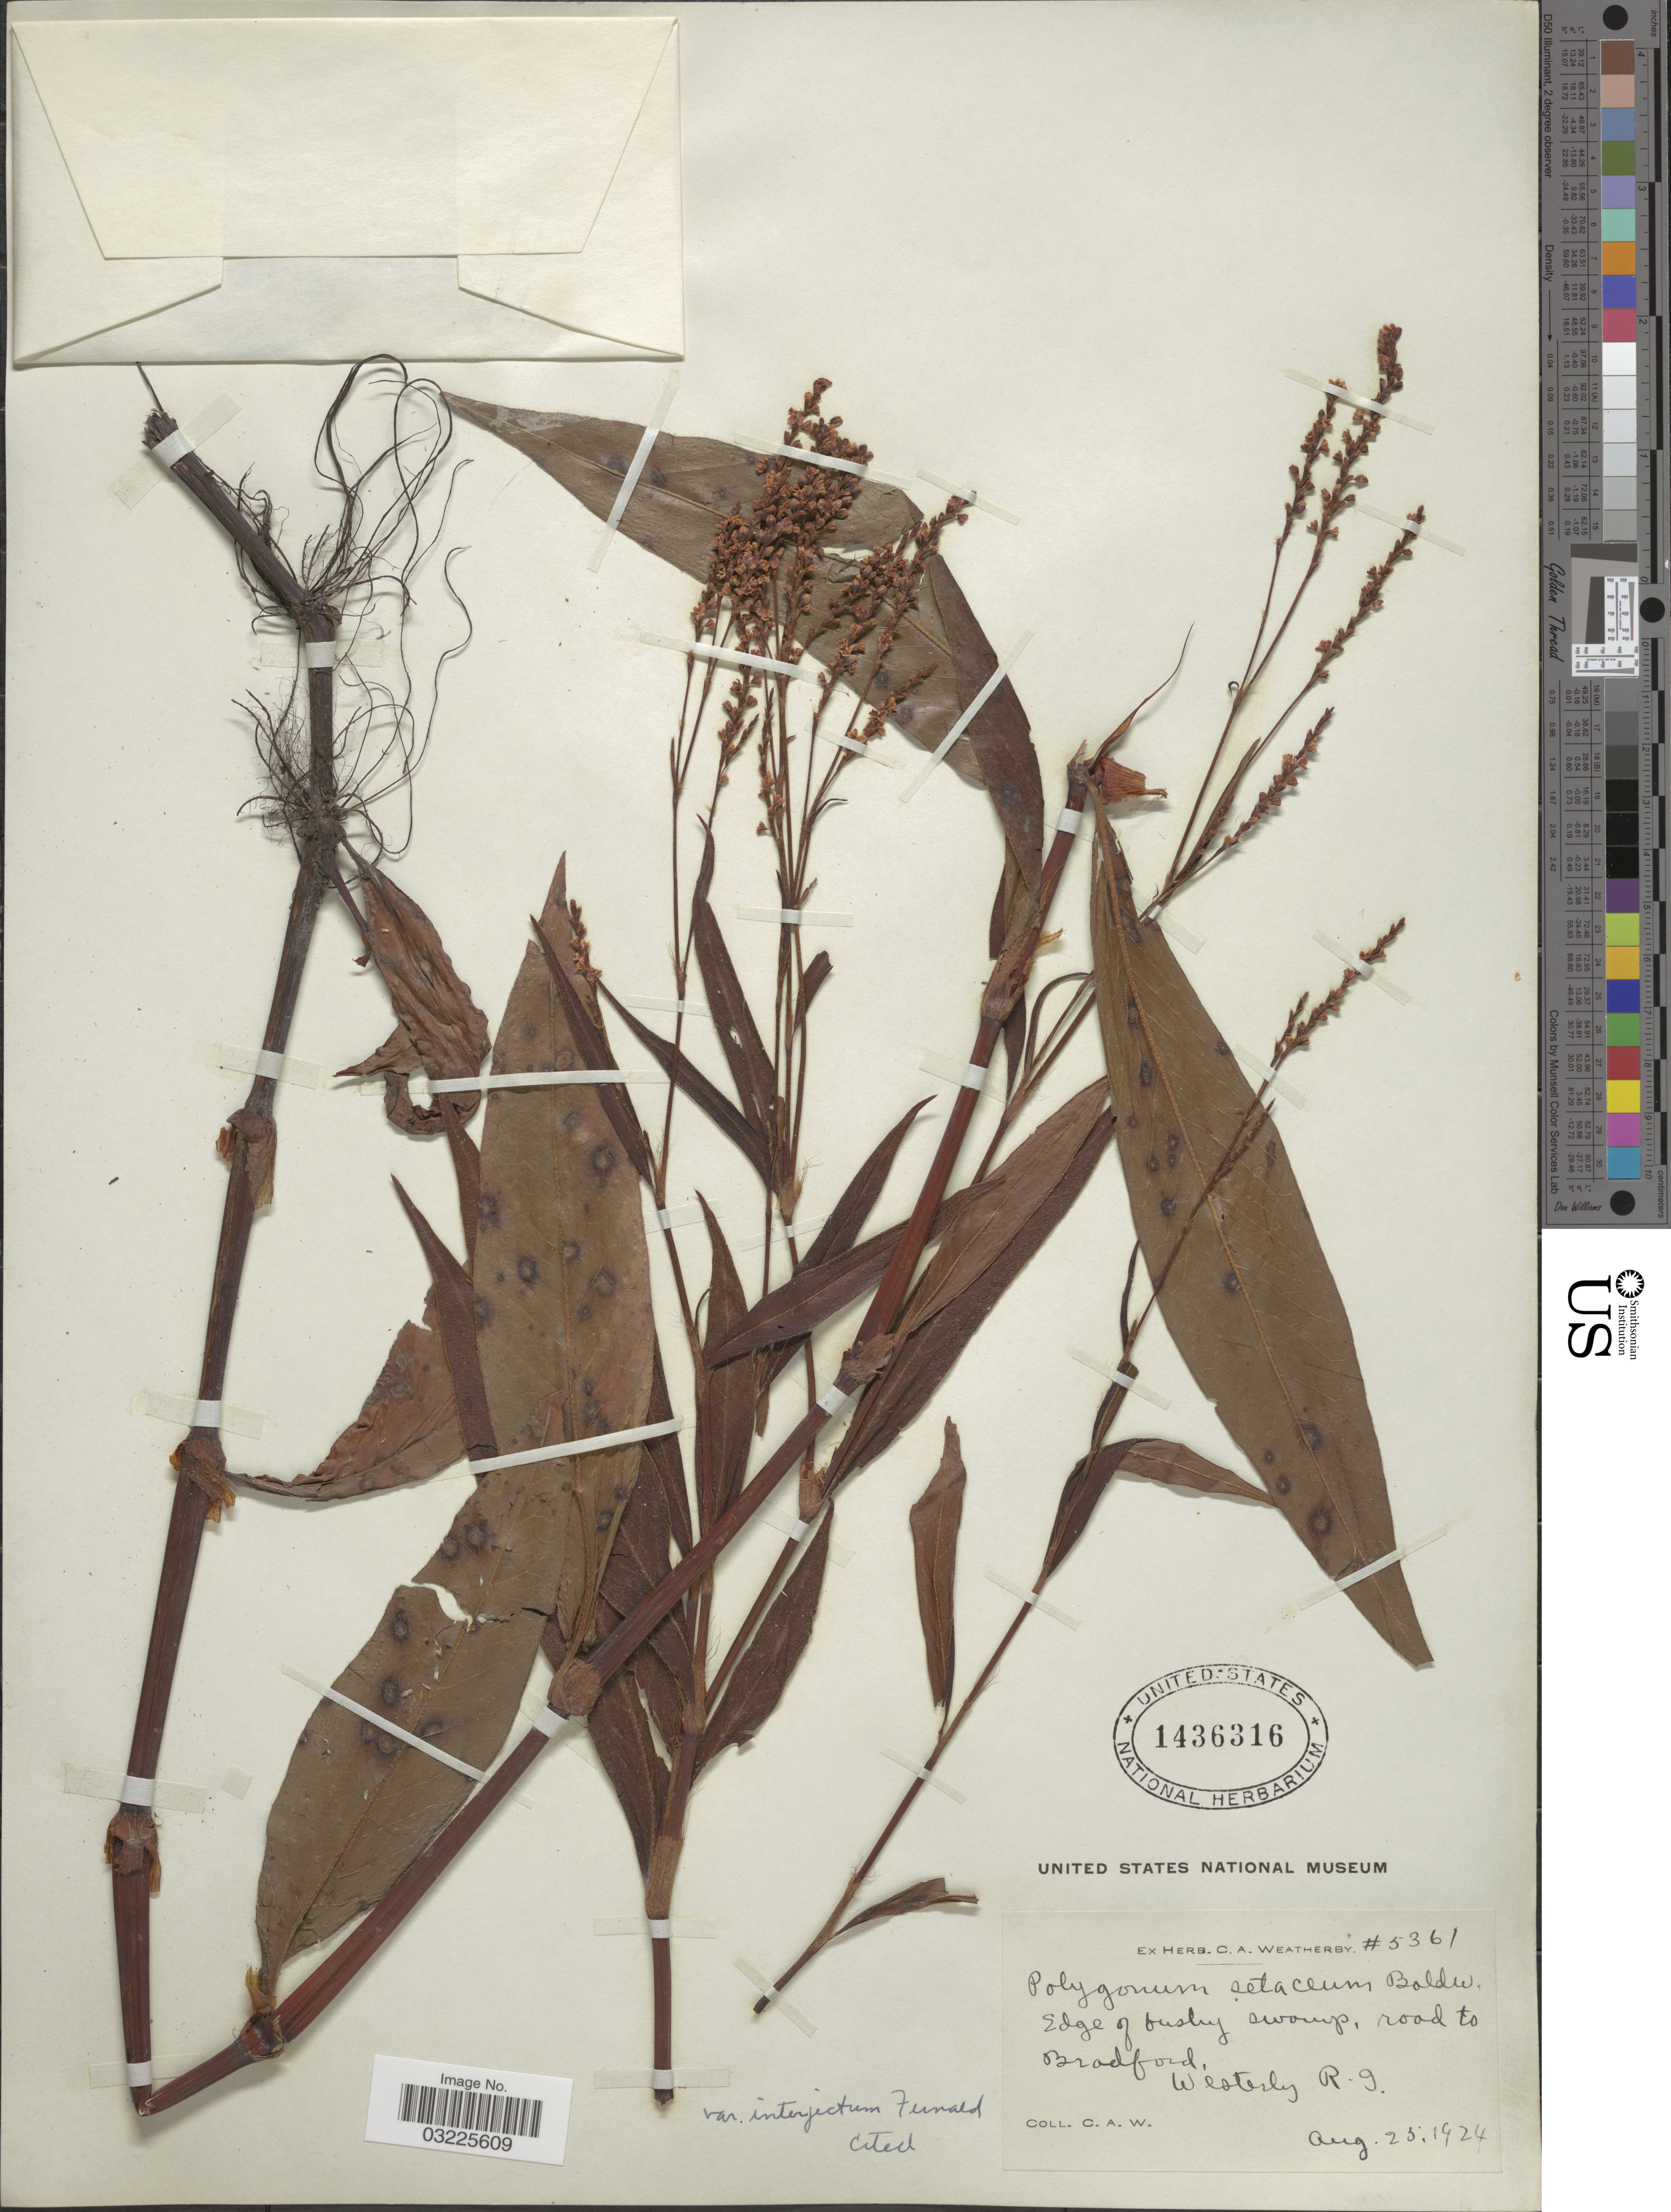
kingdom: Plantae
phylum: Tracheophyta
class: Magnoliopsida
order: Caryophyllales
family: Polygonaceae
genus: Persicaria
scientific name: Persicaria setacea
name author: Small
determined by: Atha, D. E.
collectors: C. A. Weatherby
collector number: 5361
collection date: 1924-08-25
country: United States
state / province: Rhode Island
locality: Road to Bradford, Westerly.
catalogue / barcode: US 1436316